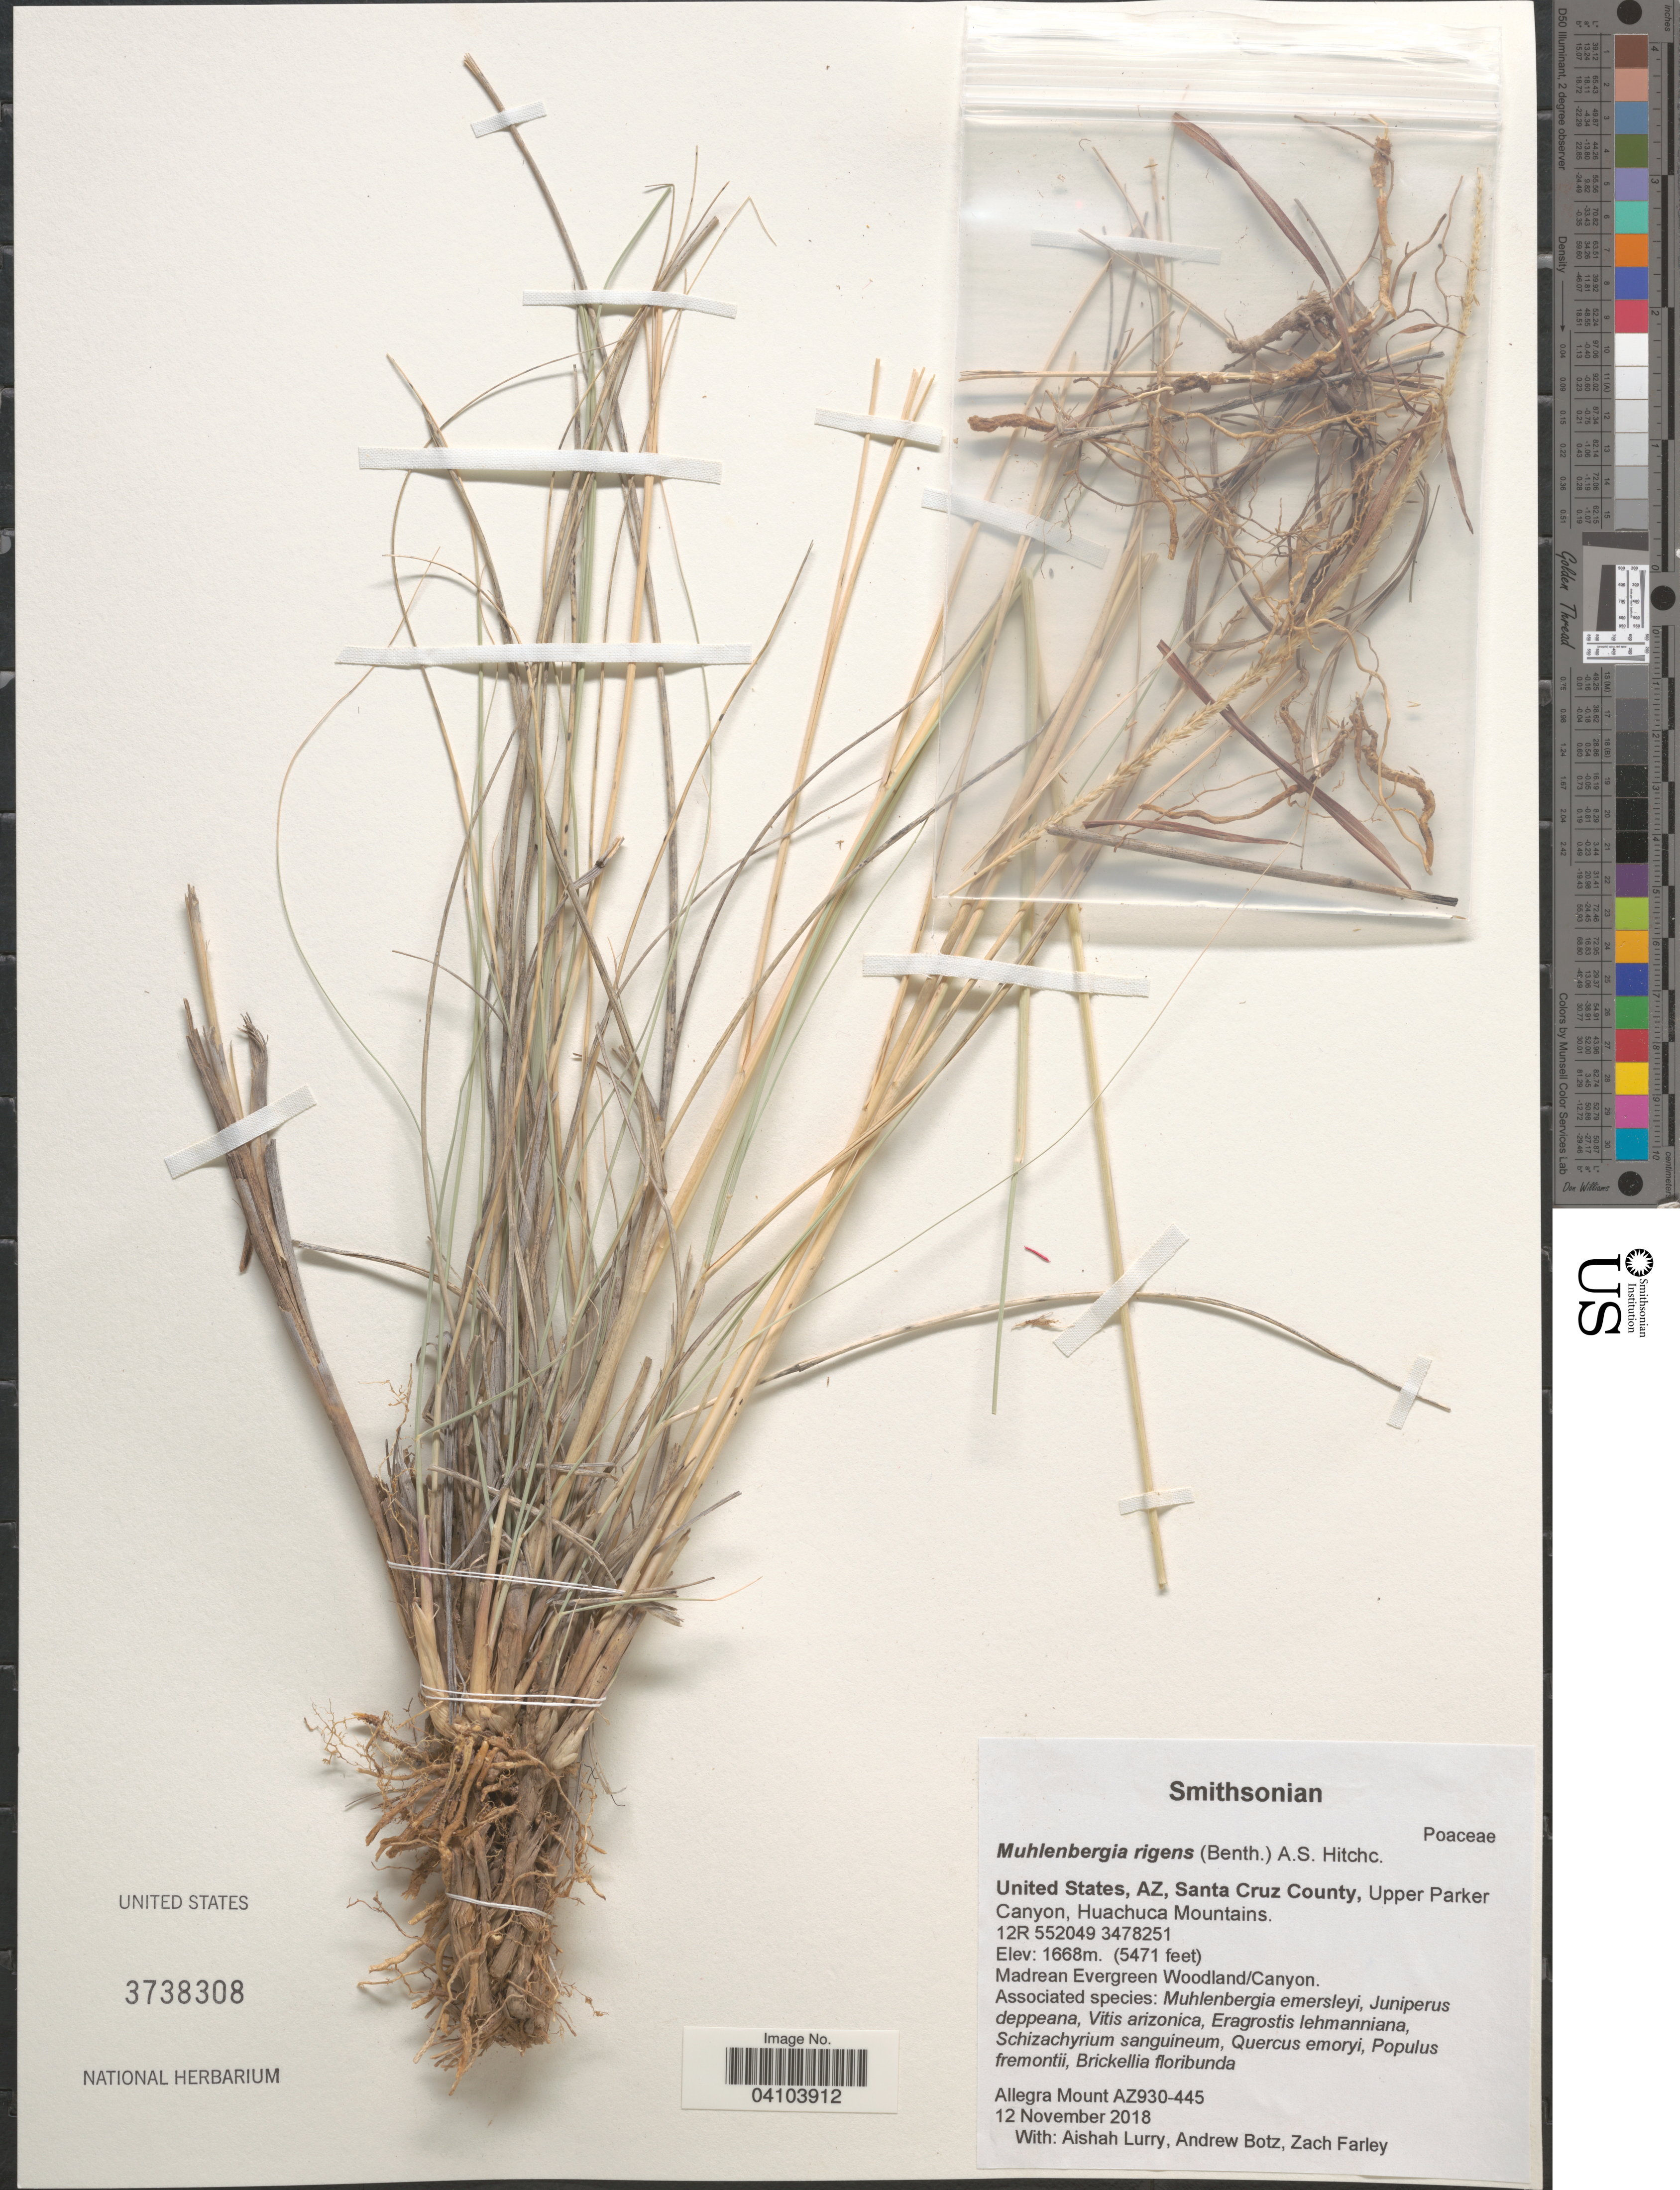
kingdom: Plantae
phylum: Tracheophyta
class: Liliopsida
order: Poales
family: Poaceae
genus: Muhlenbergia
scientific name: Muhlenbergia rigens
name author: (Benth.) Hitchc.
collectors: A. Mount, A. Lurry, A. Botz & Z. Farley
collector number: AZ930-445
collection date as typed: Transcribed d/m/y: 12/11/2018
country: United States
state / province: Arizona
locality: Santa Cruz County, Upper Parker Canyon, Huachuca Mountains. 12R 552049 3478251.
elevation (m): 1668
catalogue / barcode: US 3738308